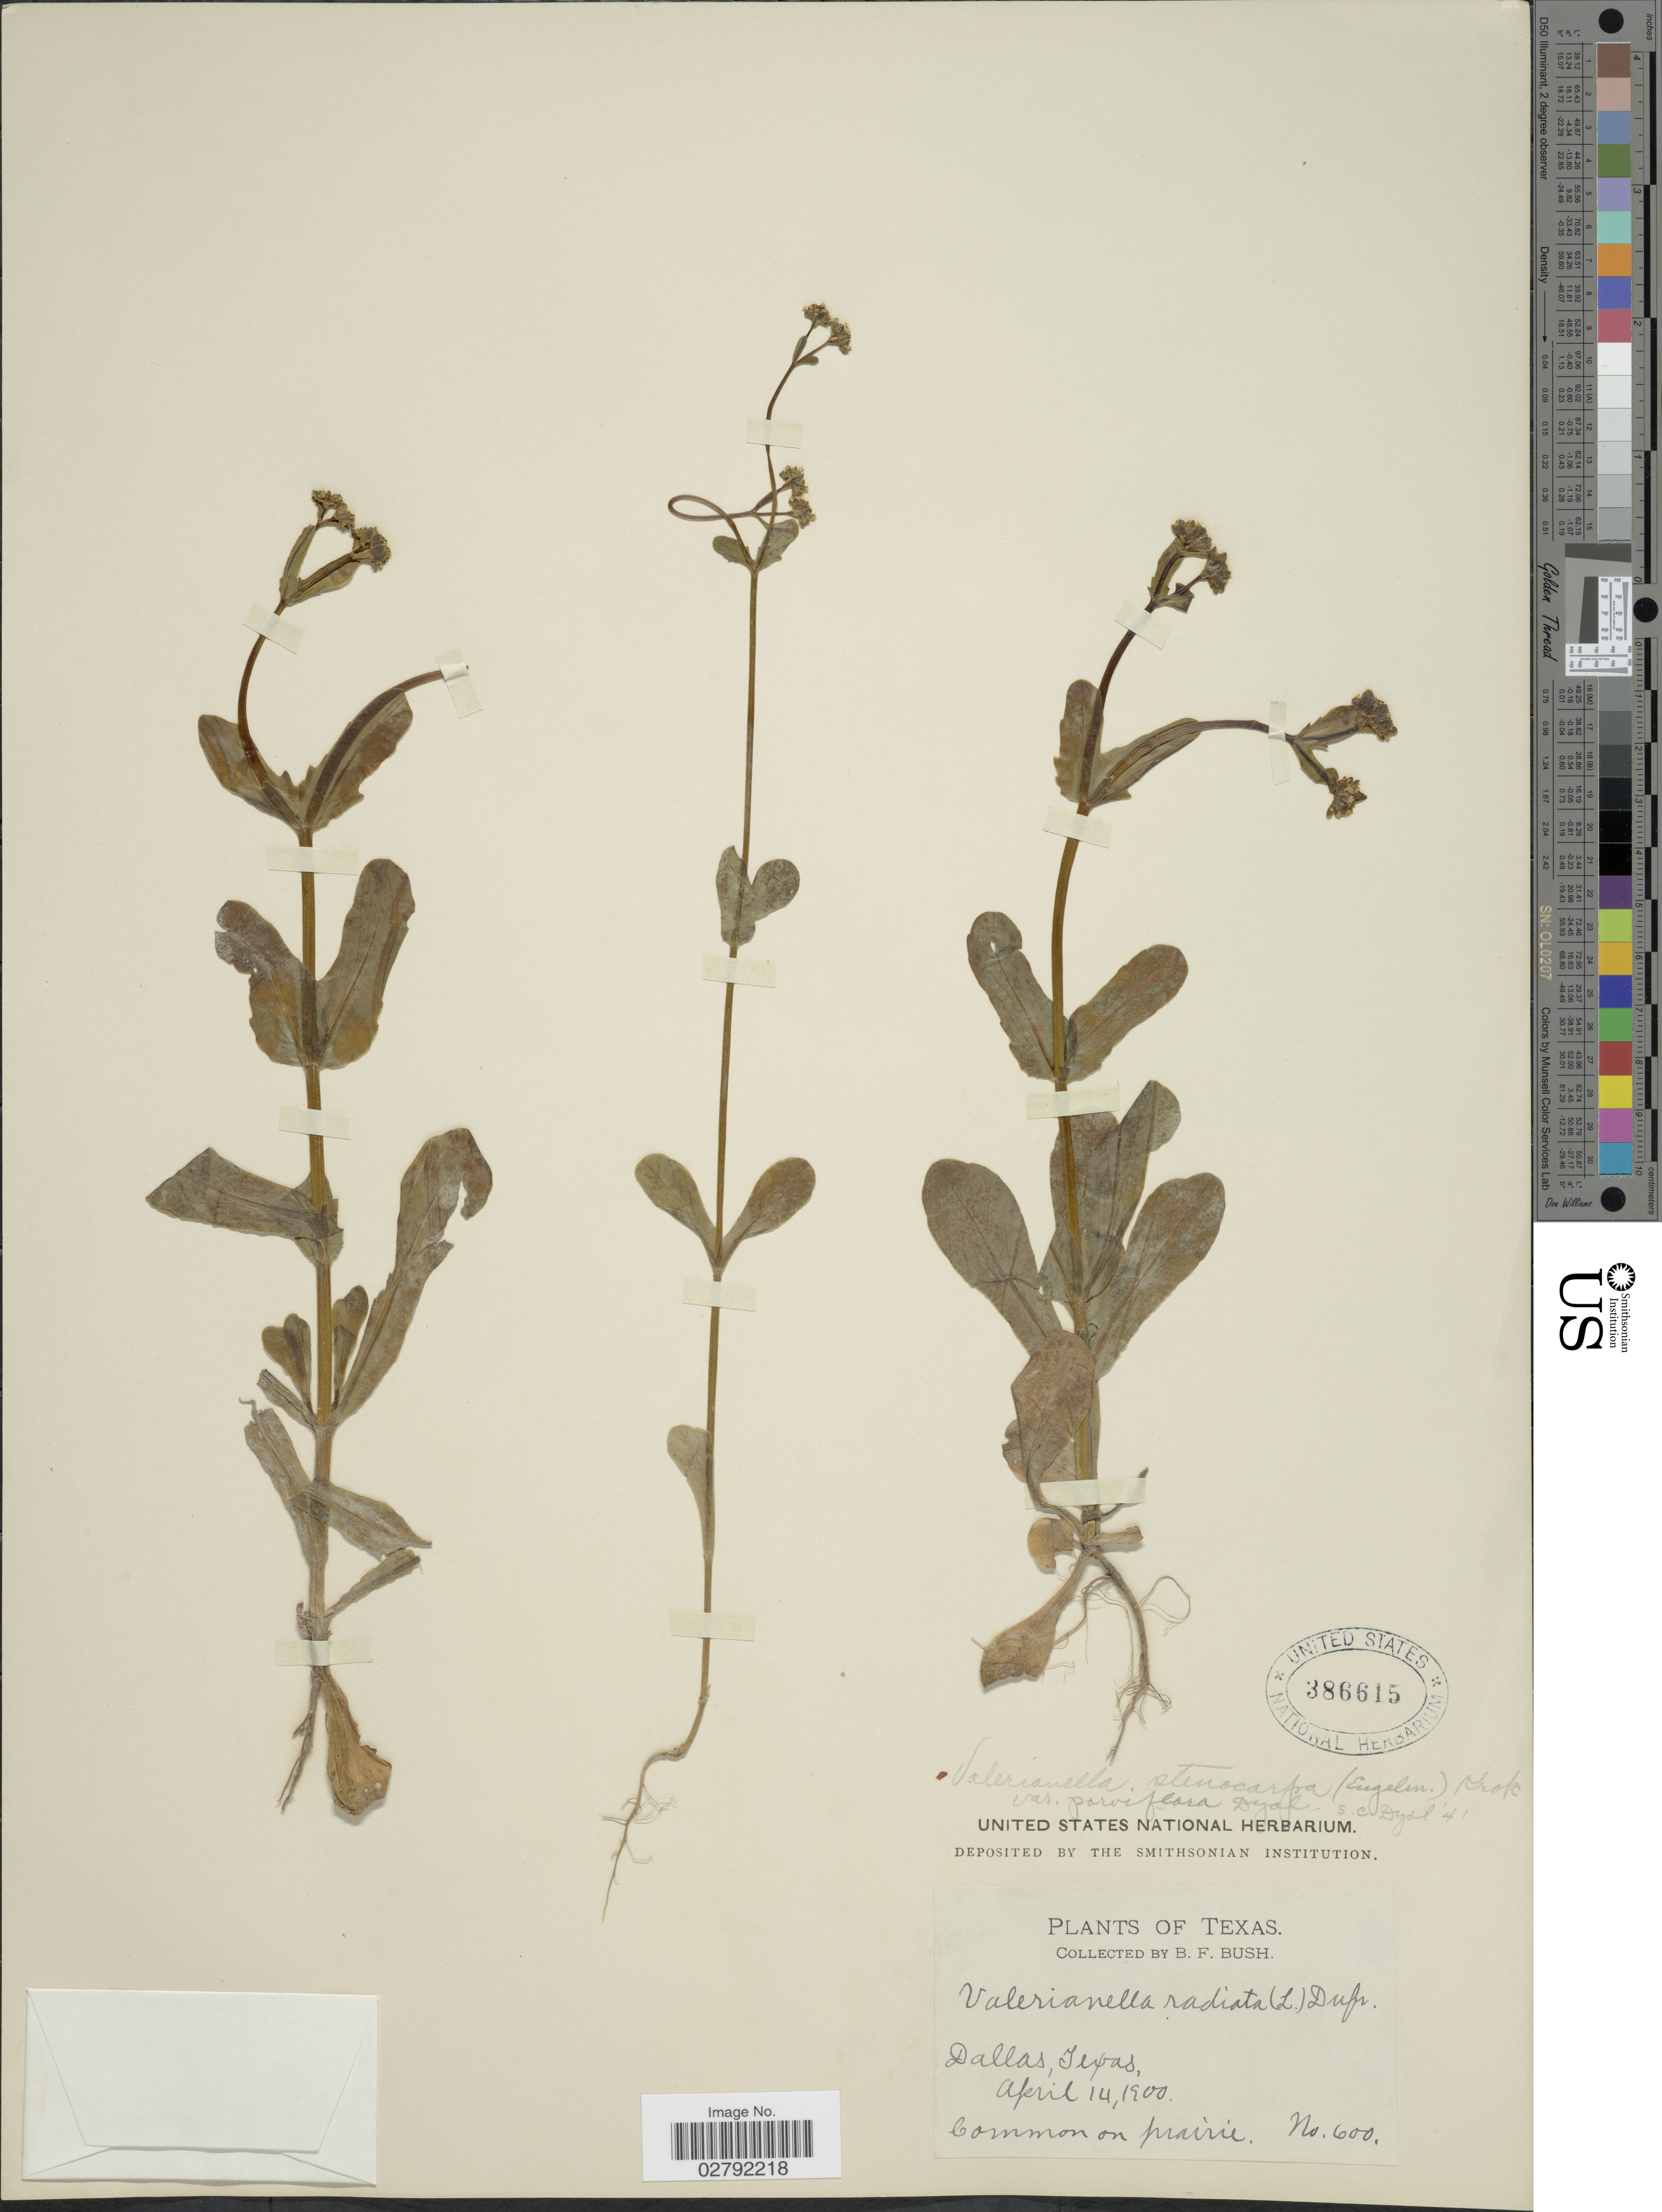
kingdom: Plantae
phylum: Tracheophyta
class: Magnoliopsida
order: Dipsacales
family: Caprifoliaceae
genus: Valerianella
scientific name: Valerianella stenocarpa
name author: (Engelm. ex A. Gray) Krok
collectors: B. F. Bush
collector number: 600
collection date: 1900-04-14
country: United States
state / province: Texas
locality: Dallas.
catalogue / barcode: US 386615